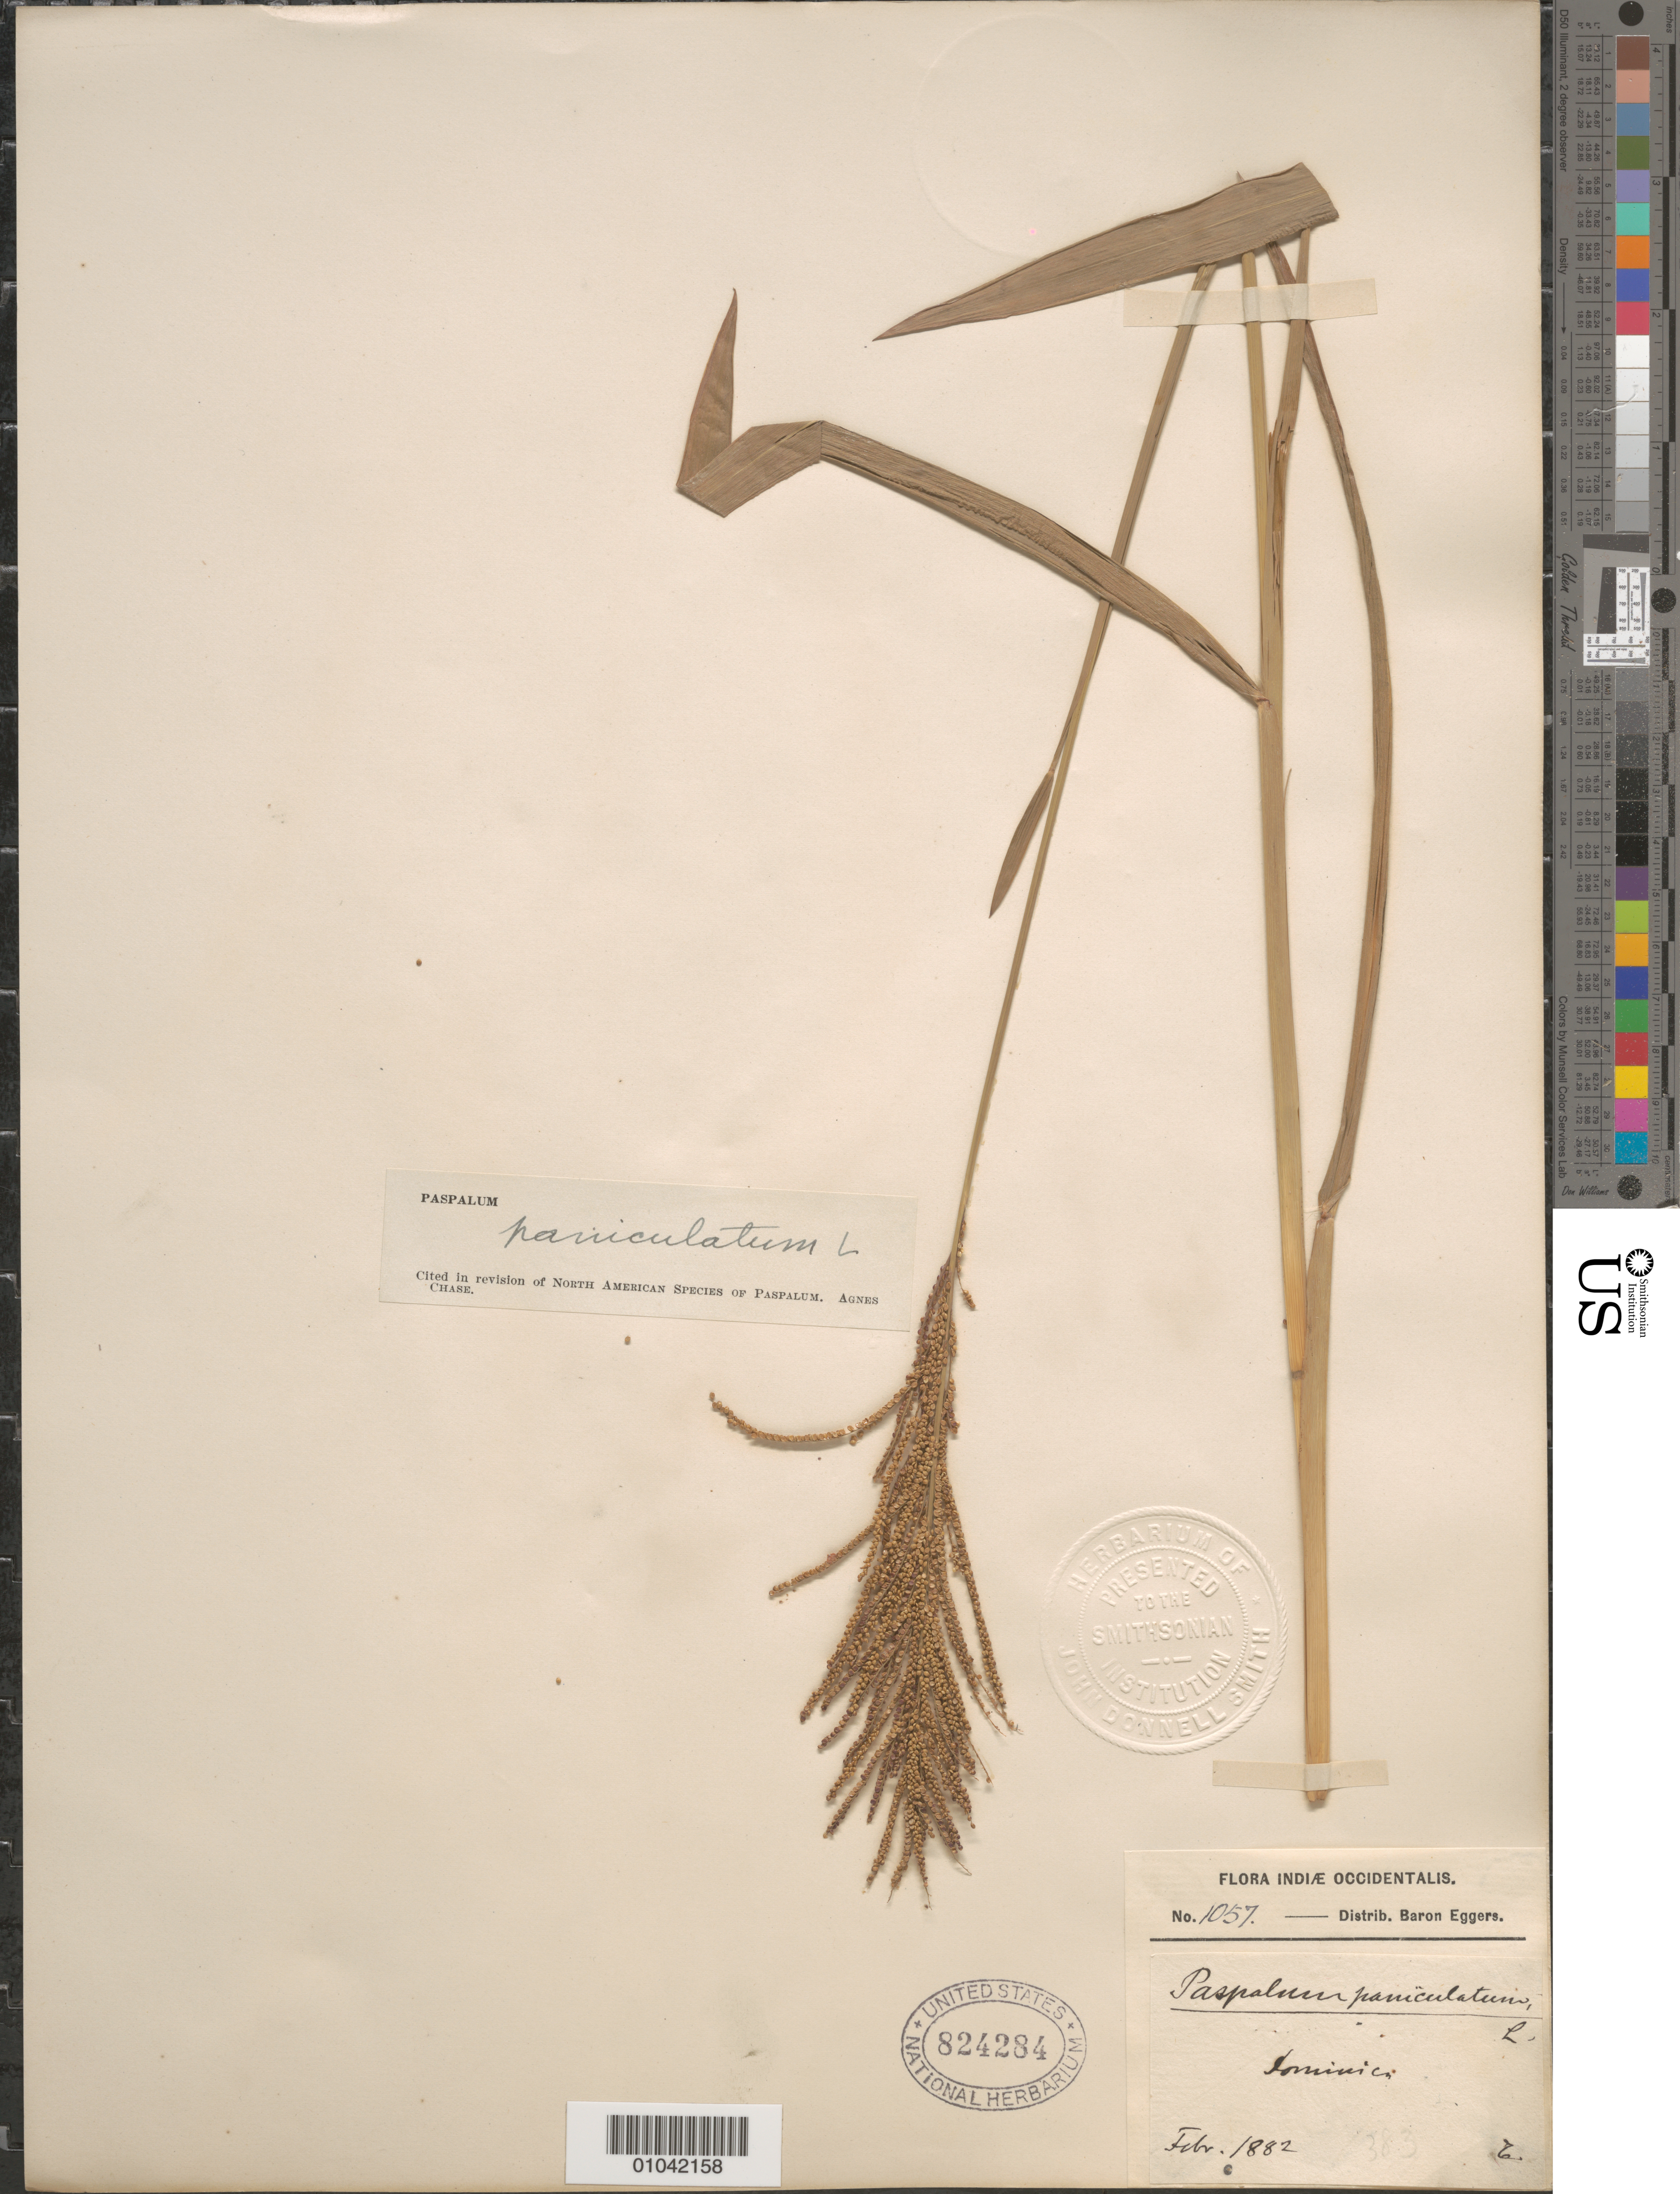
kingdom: Plantae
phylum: Tracheophyta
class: Liliopsida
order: Poales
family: Poaceae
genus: Paspalum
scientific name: Paspalum paniculatum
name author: L.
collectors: H. F. A. von Eggers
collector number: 1057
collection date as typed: Feb 1882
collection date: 1882-02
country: Dominica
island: Dominica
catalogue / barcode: US 824284